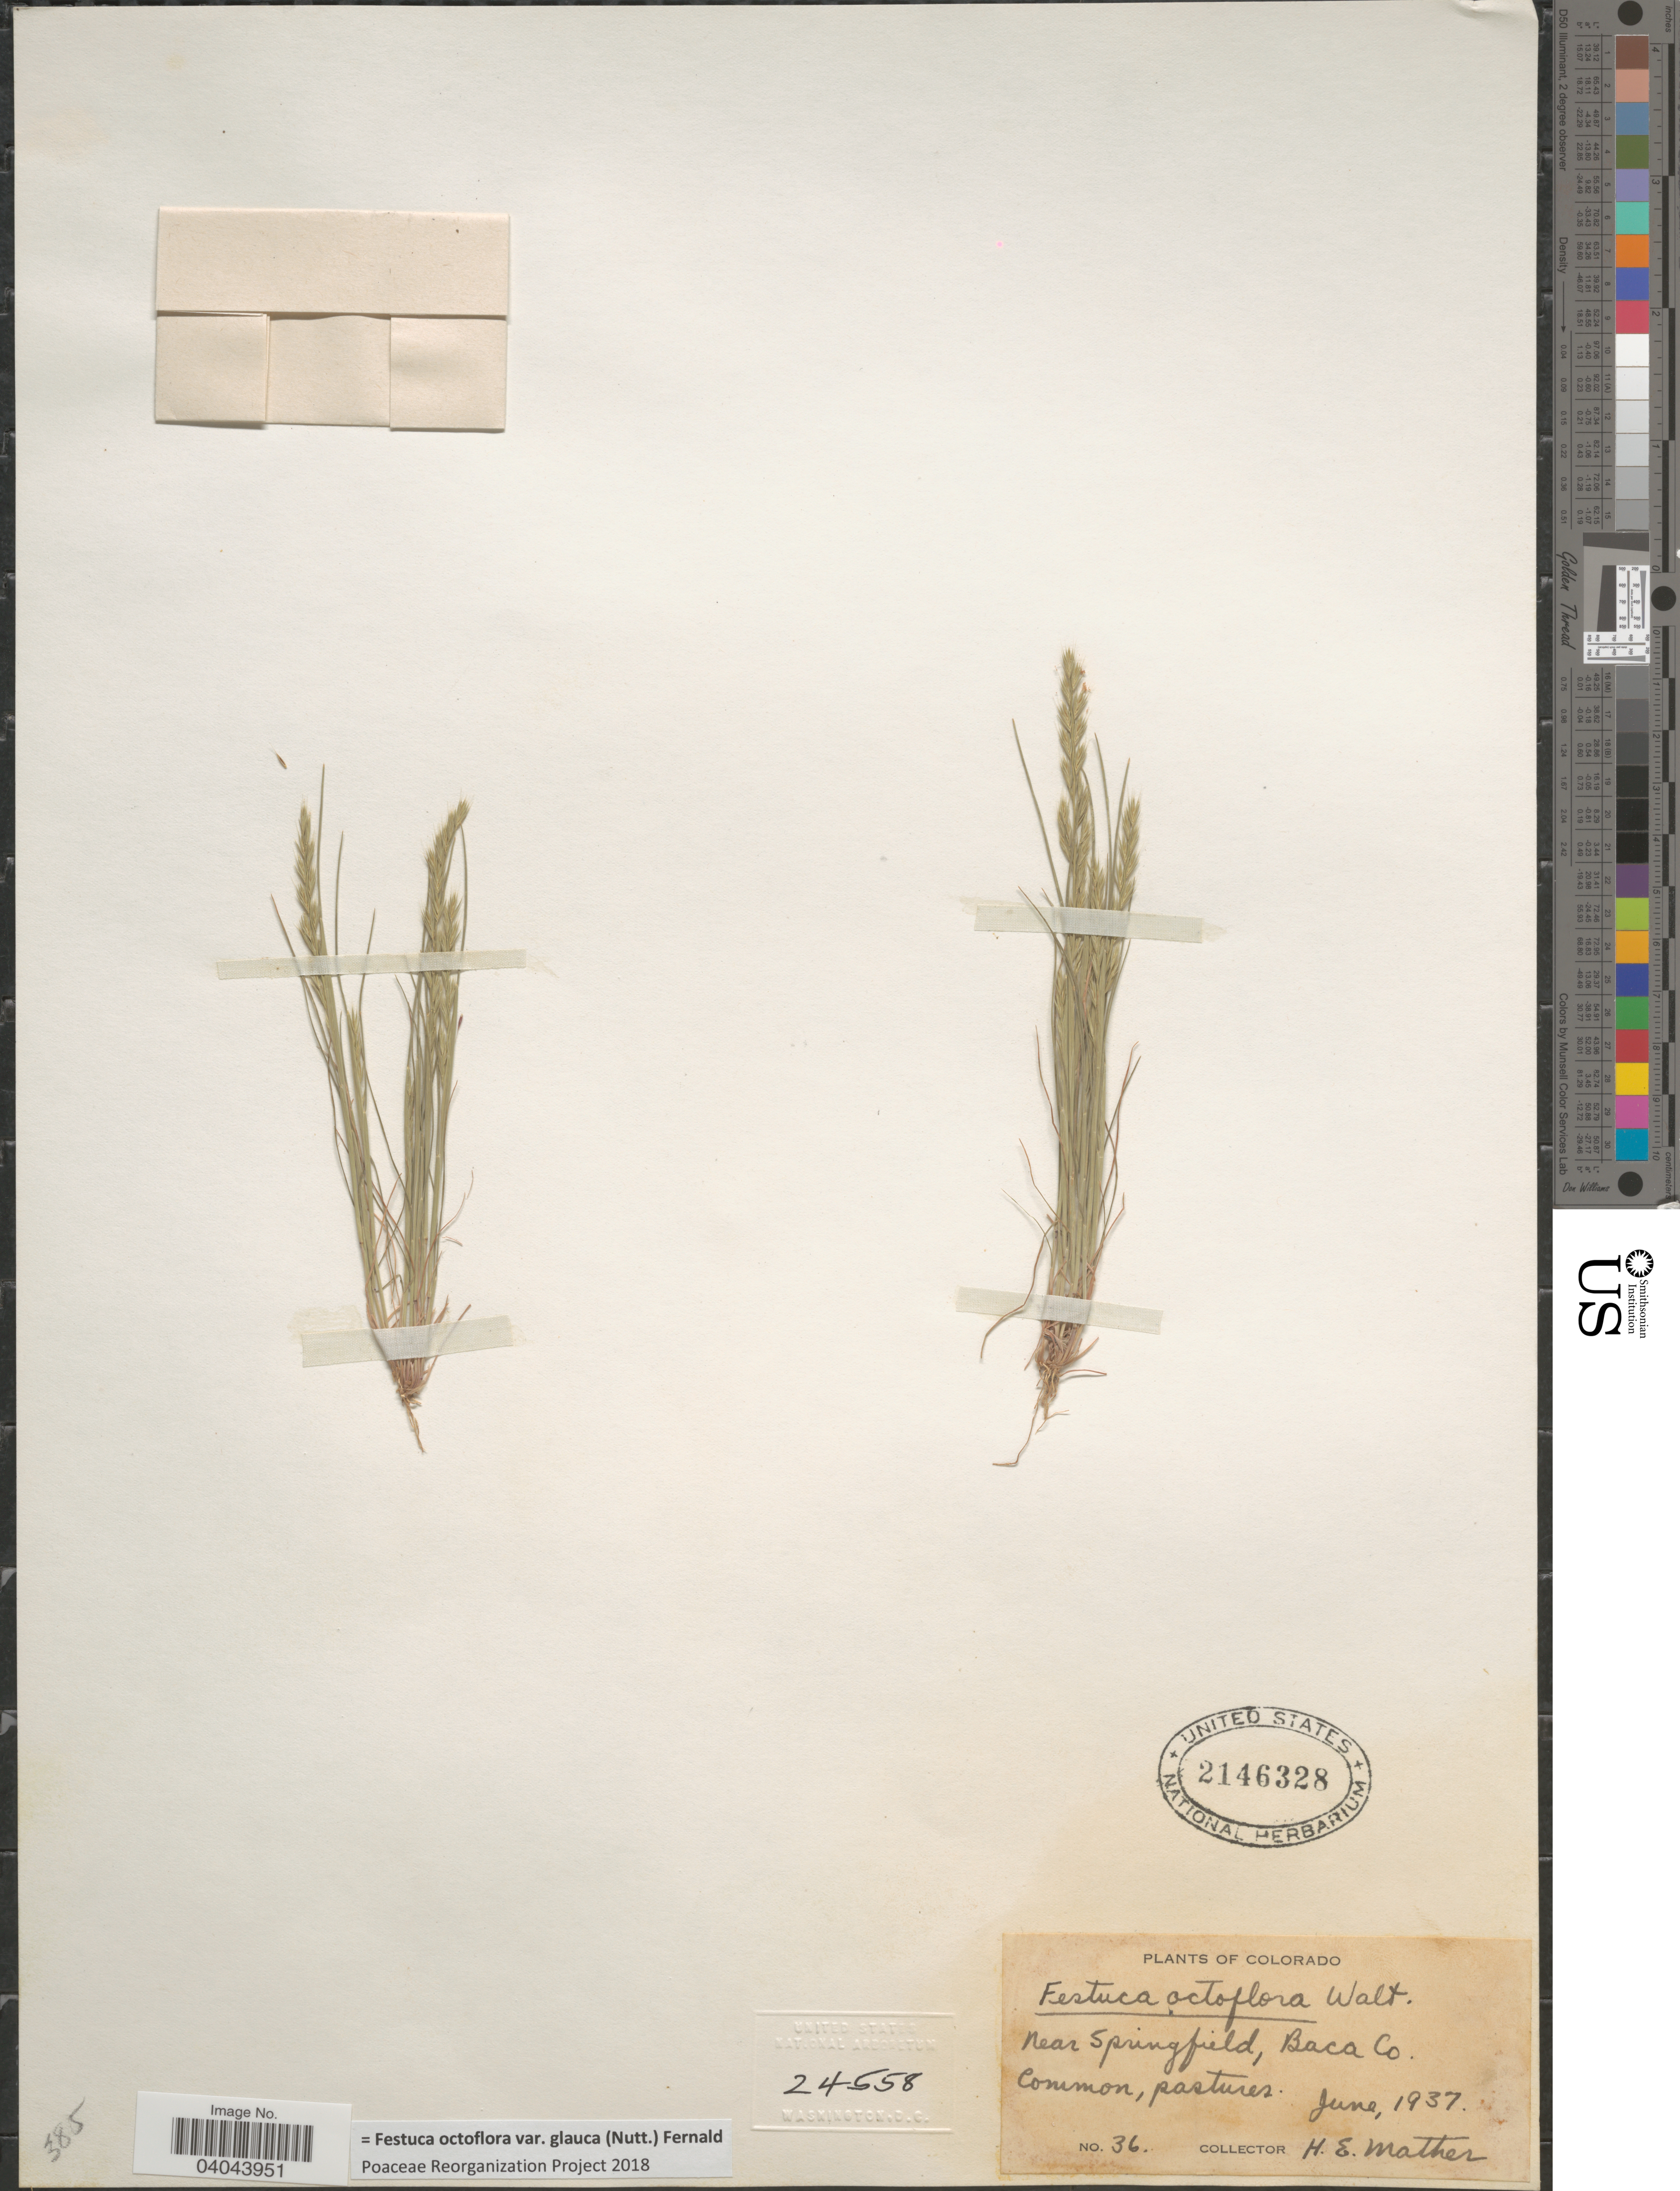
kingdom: Plantae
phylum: Tracheophyta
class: Liliopsida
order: Poales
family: Poaceae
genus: Festuca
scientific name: Festuca octoflora var. glauca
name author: (Nutt.) Fernald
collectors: H. Mather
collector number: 36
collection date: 1937-06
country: United States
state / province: Colorado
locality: Near Springfield, Baca Co.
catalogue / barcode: US 2146328